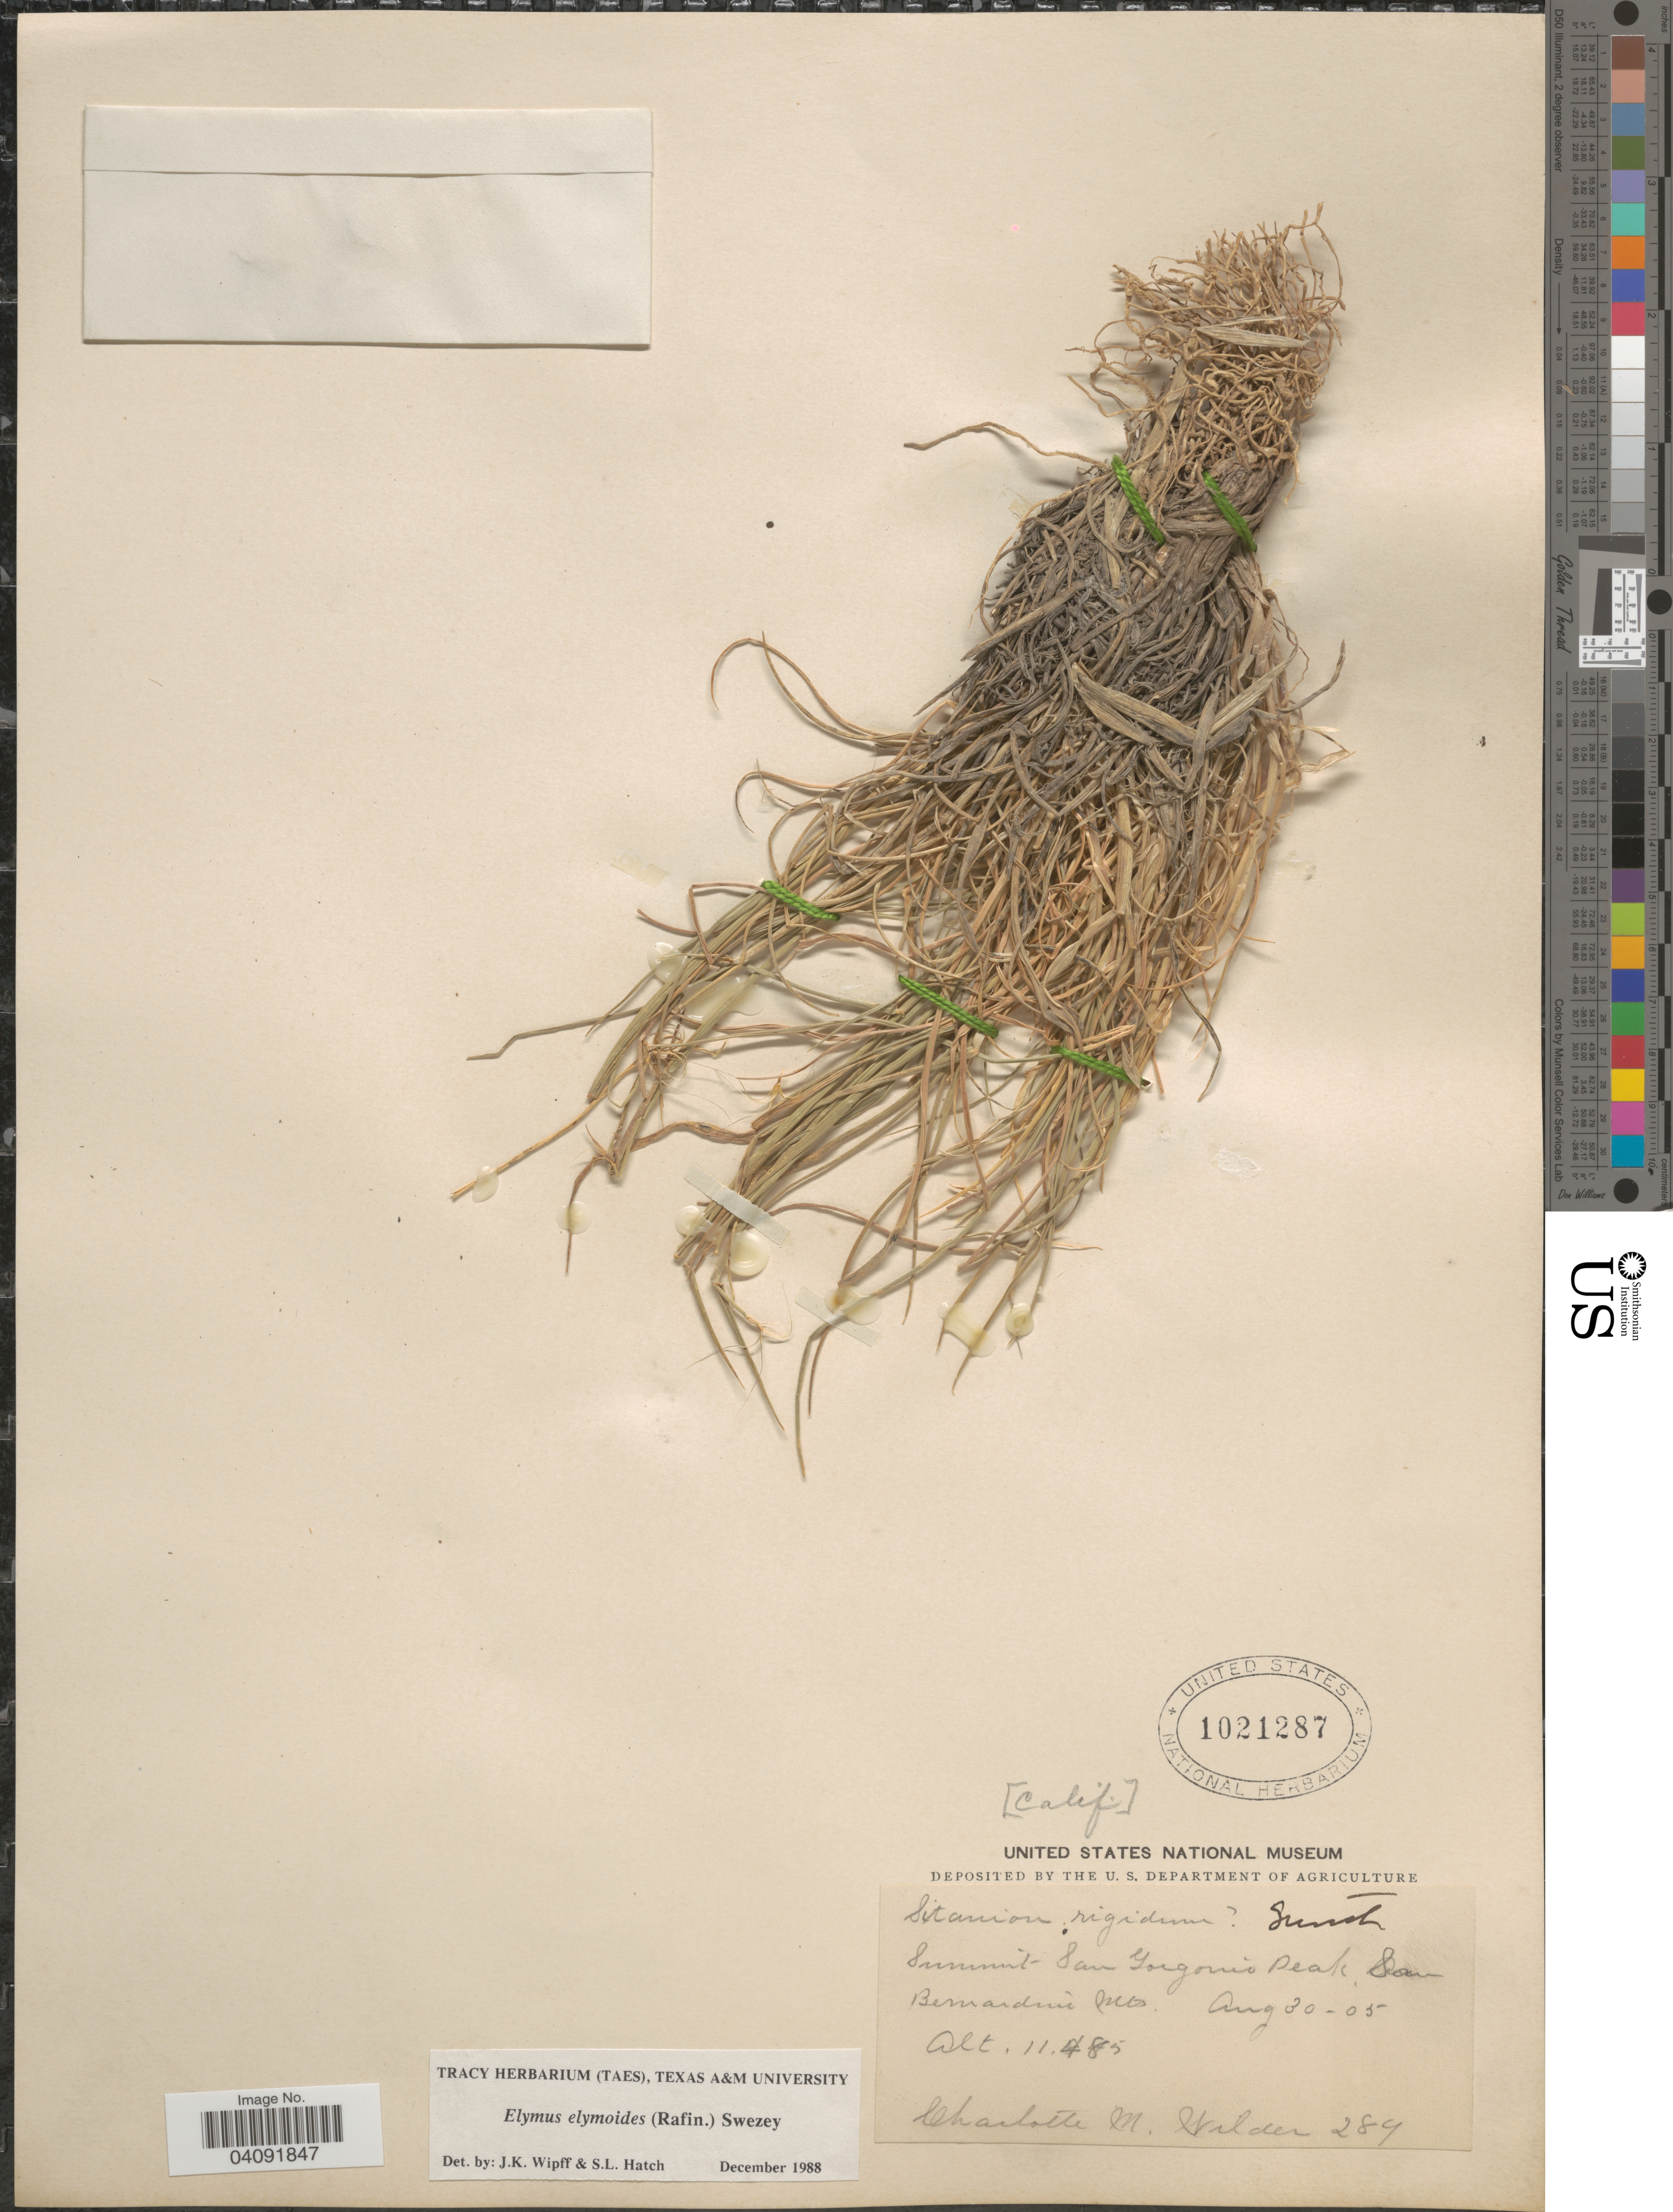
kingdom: Plantae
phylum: Tracheophyta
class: Liliopsida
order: Poales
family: Poaceae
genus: Elymus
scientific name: Elymus elymoides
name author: (Raf.) Swezey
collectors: C. Wilder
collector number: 289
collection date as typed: Transcribed d/m/y: 30/8/5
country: United States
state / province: California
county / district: San Bernardino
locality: Summit San Gorgonio Peak, San Bernardino Mts.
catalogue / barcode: US 1021287